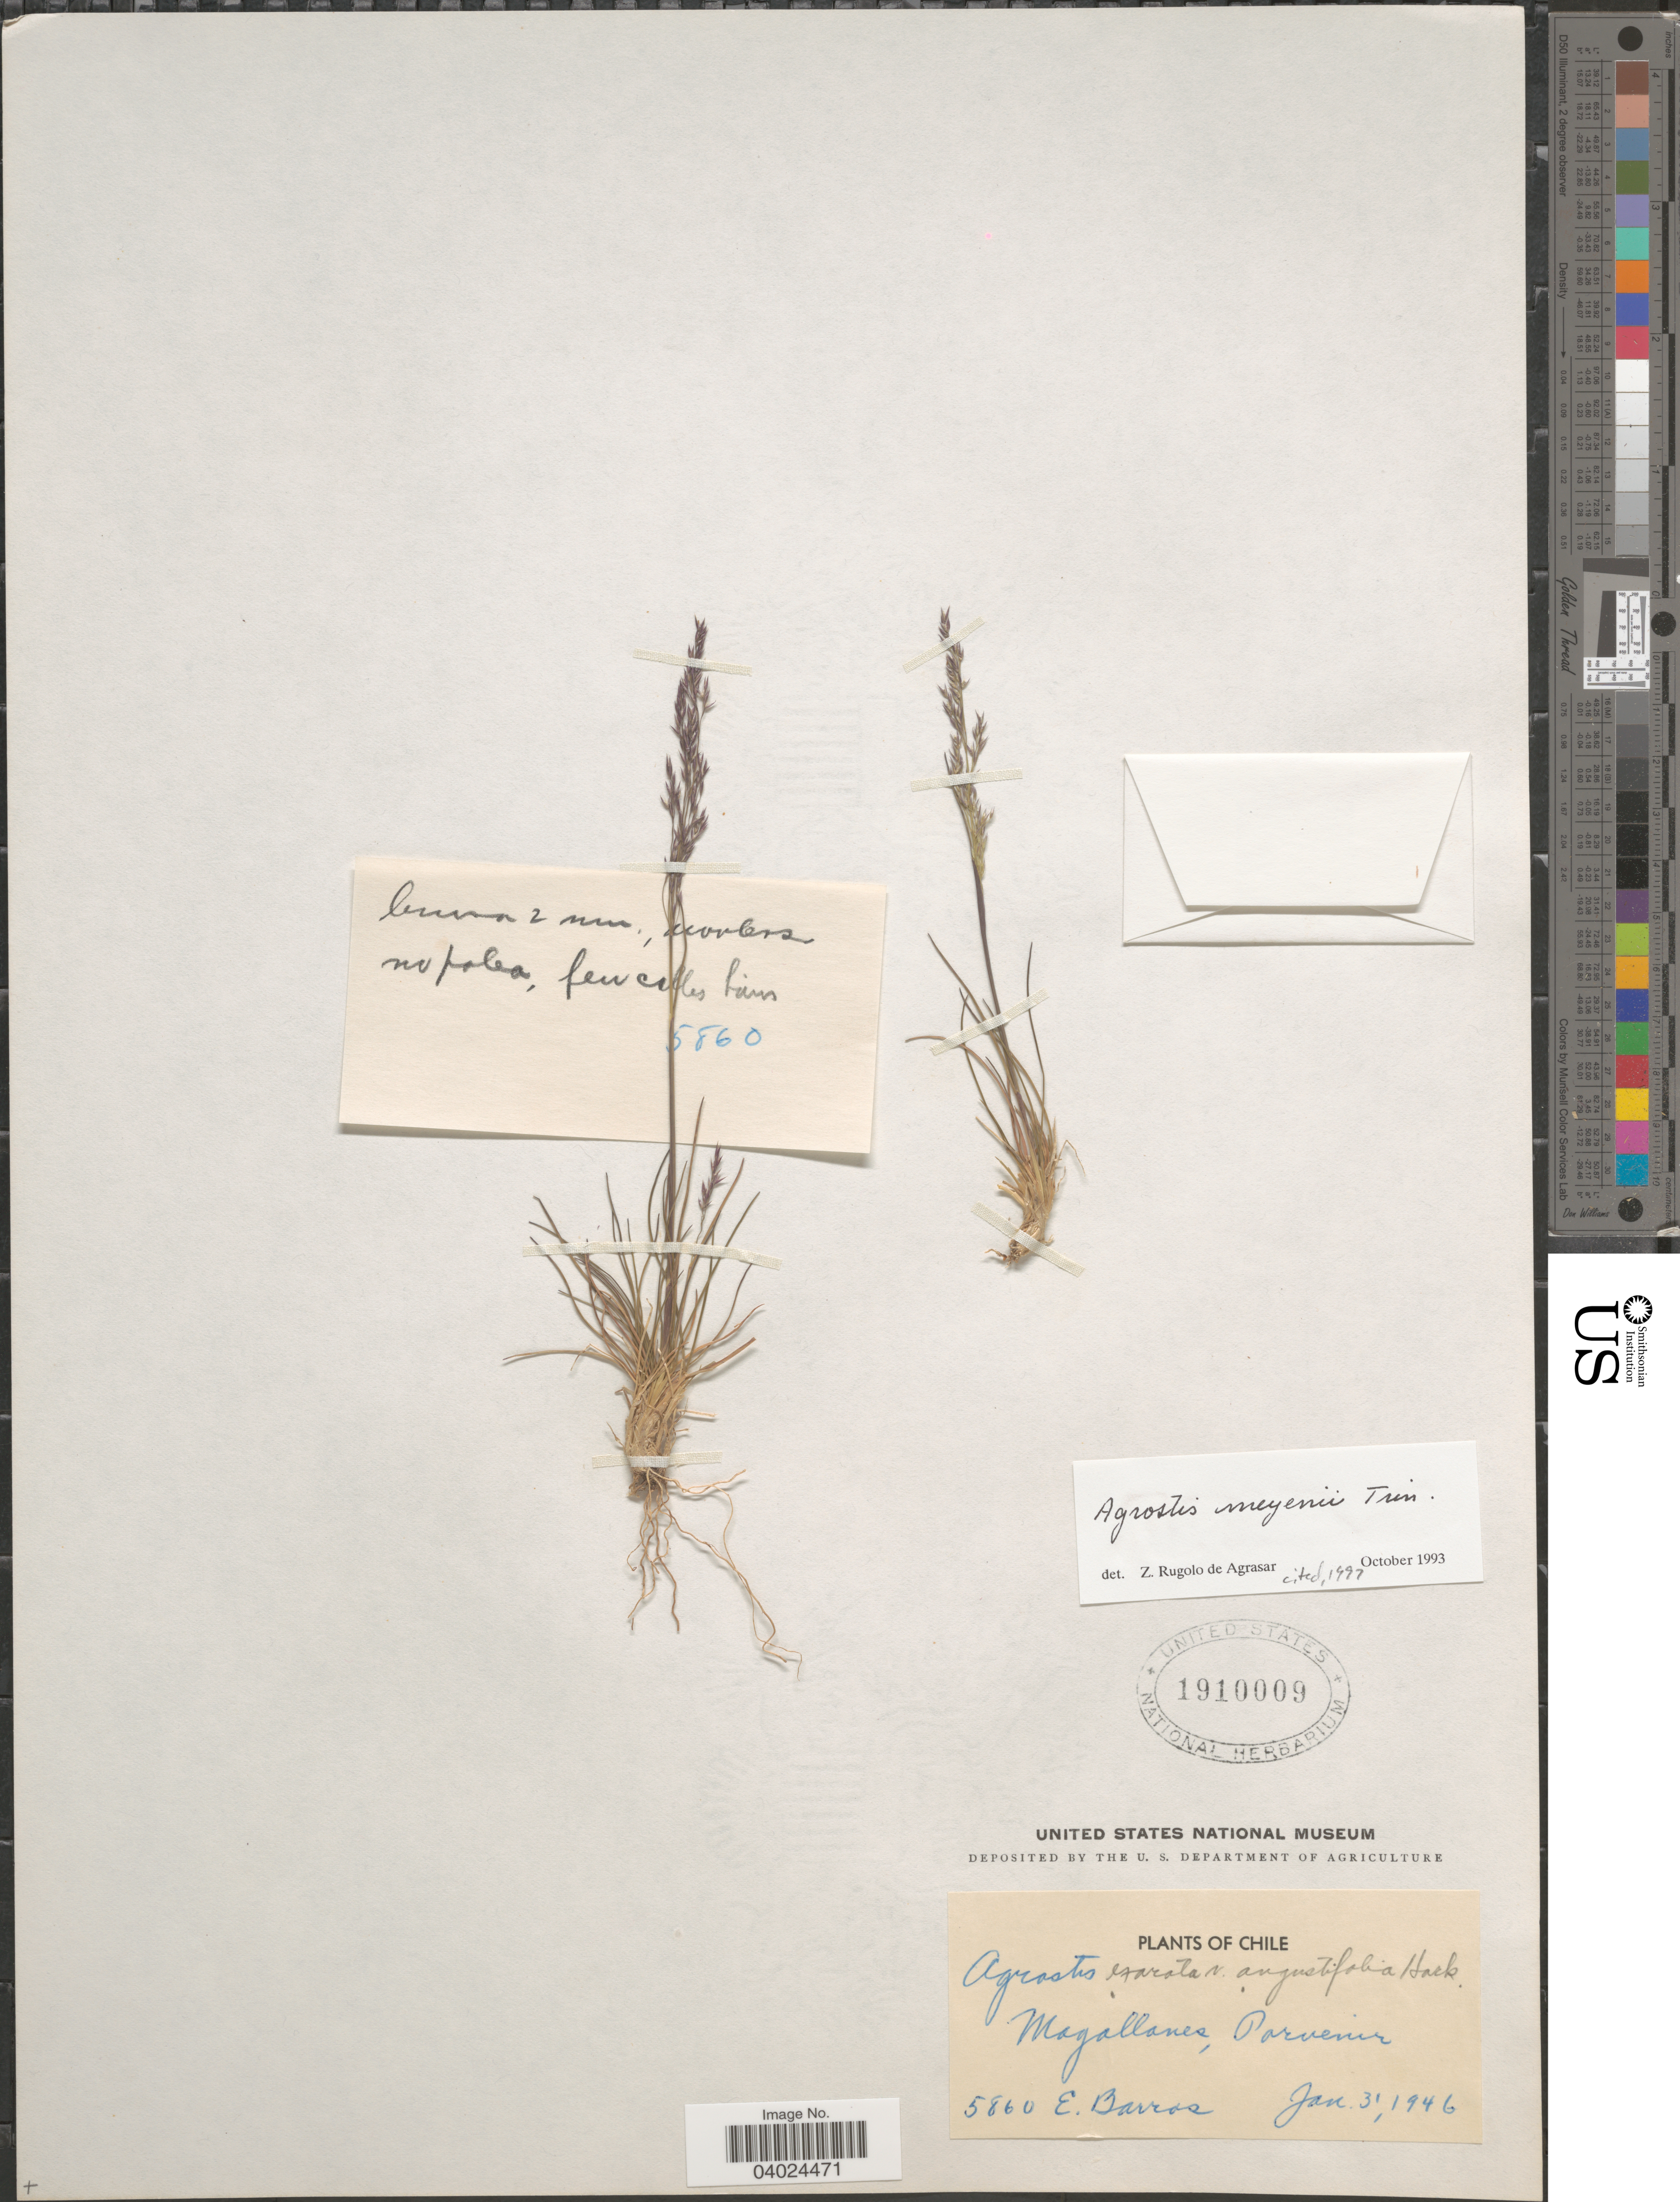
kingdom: Plantae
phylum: Tracheophyta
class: Liliopsida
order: Poales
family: Poaceae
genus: Agrostis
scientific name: Agrostis meyenii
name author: Trin.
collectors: E. Barros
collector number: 5860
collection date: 1946-01-31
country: Chile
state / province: Magallanes y de la Antártica Chilena (XII)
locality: Magallanes, Porvenir.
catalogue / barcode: US 1910009